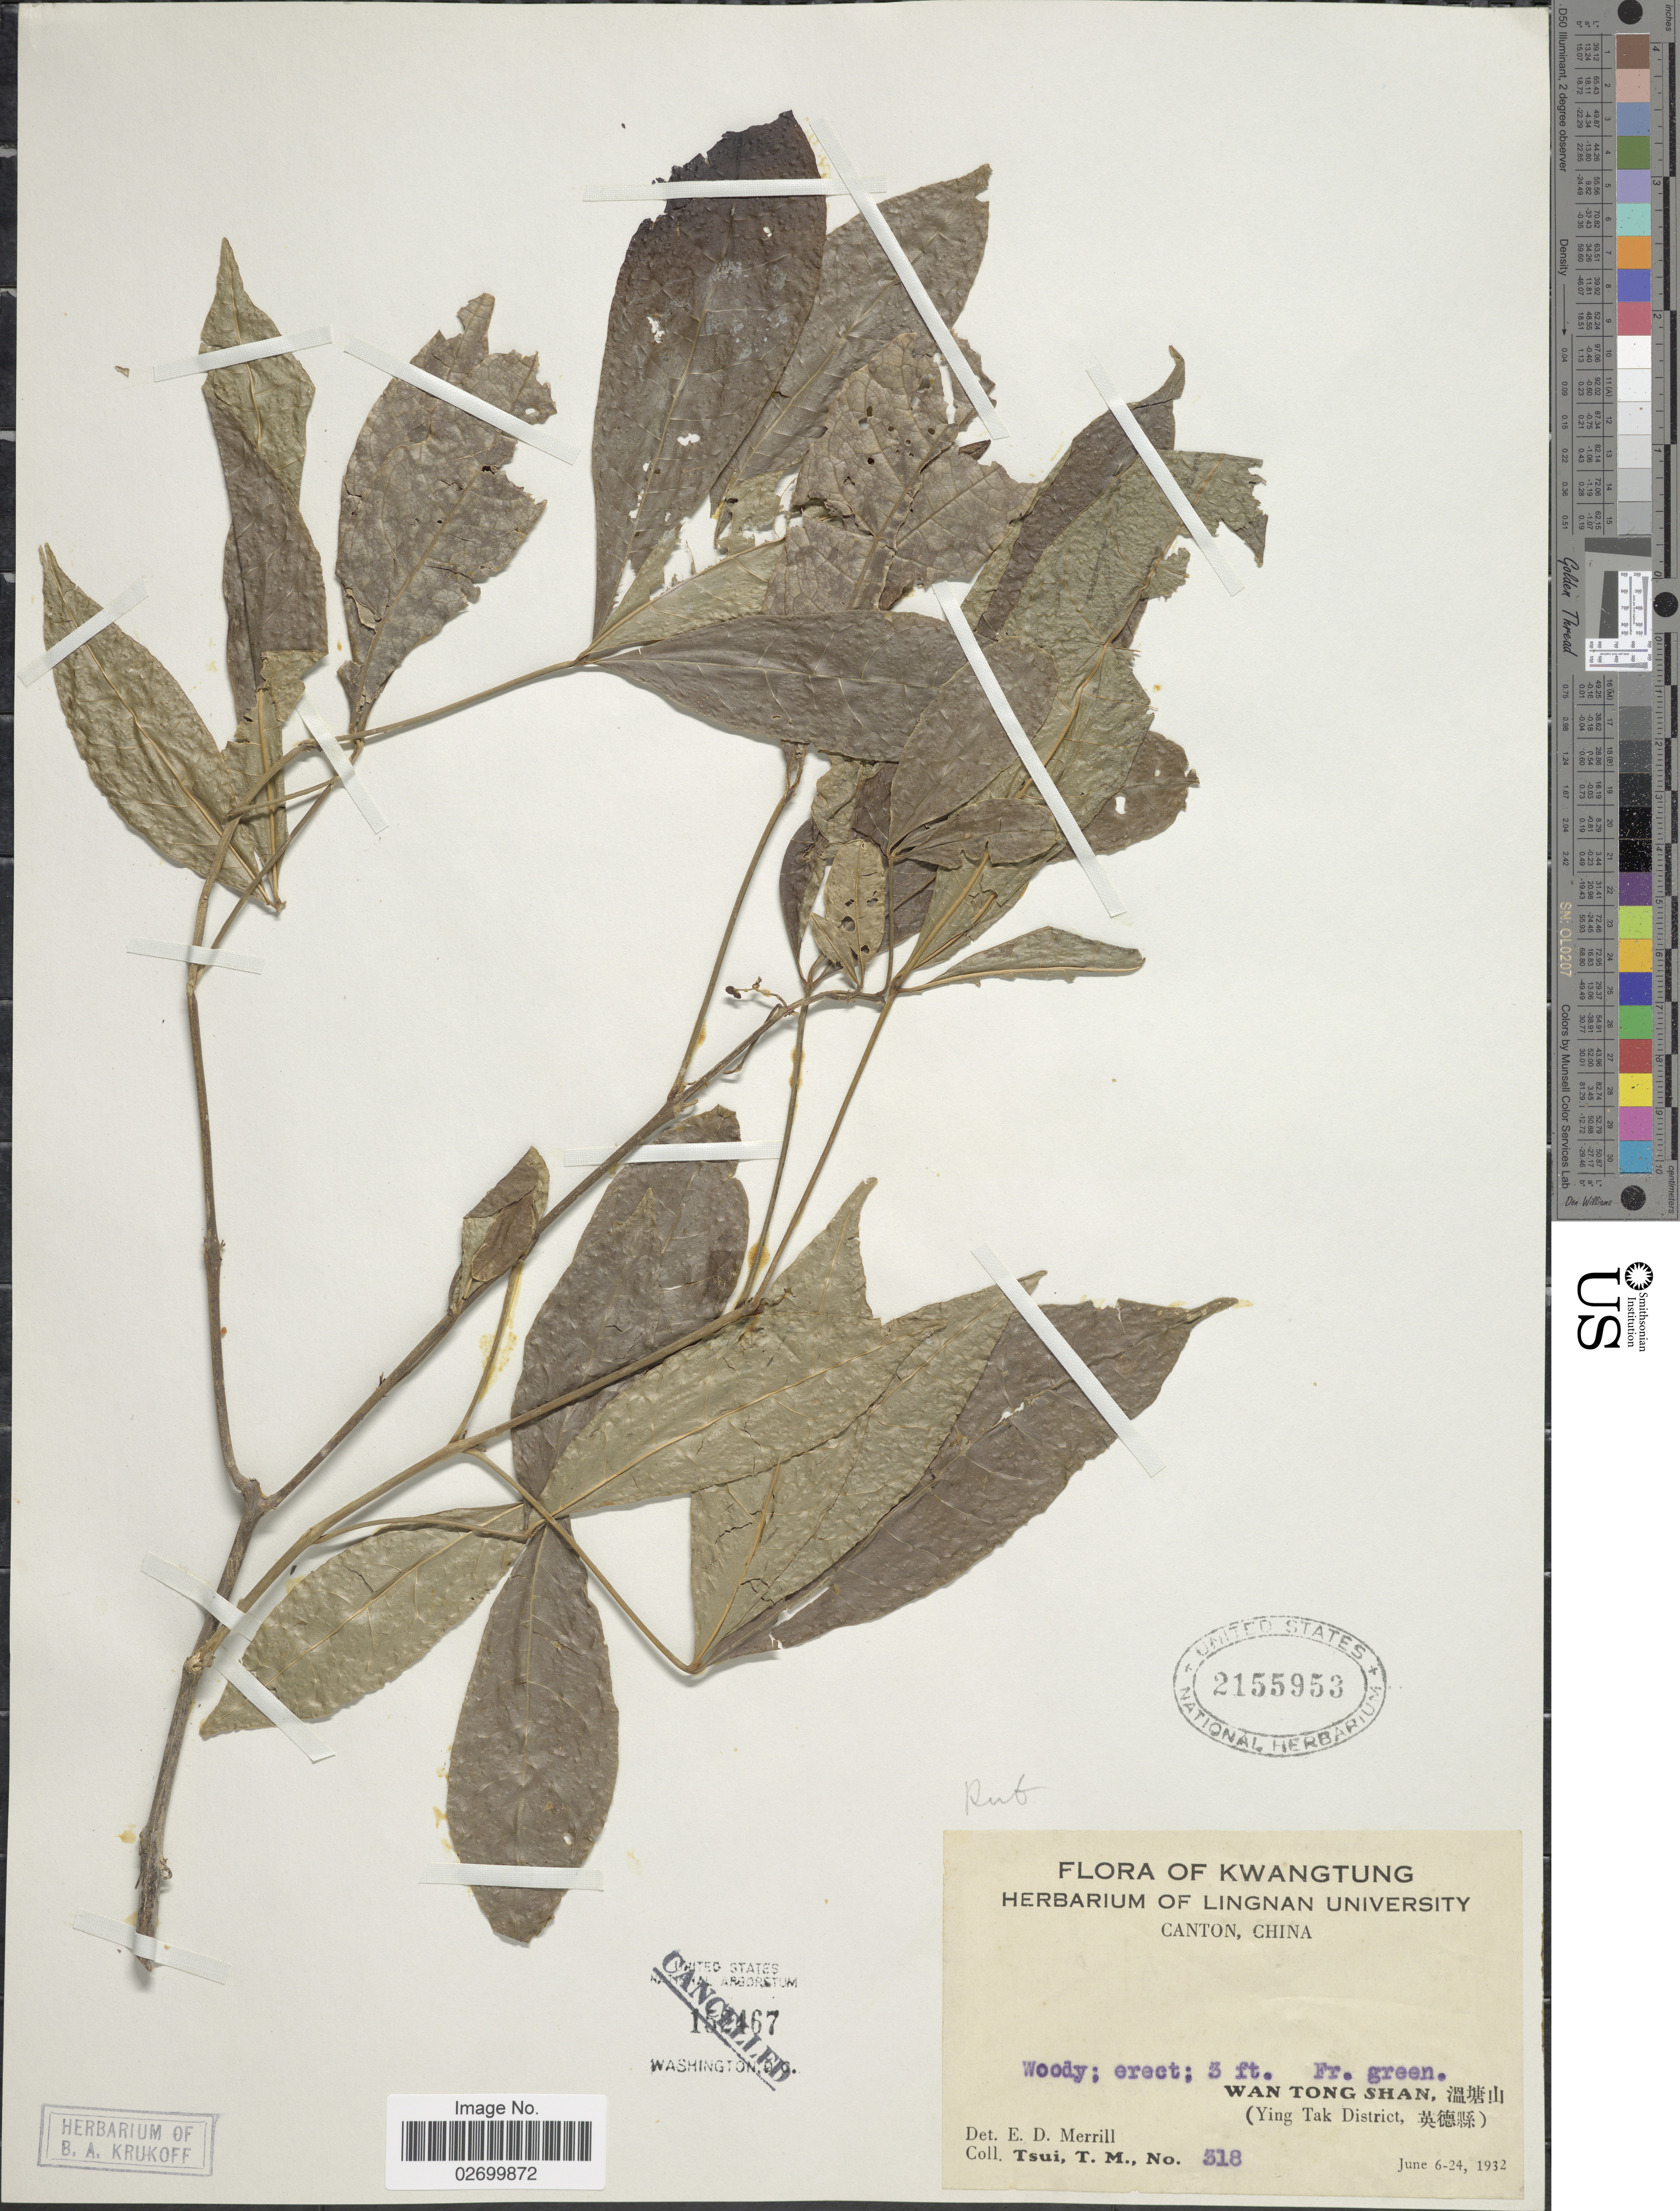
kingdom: Plantae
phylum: Tracheophyta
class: Magnoliopsida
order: Gentianales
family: Rubiaceae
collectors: T. Tsui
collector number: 318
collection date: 1932-06-06/1932-06-24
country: China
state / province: Guangdong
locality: Kwangtung, Wan Tong Shan (Ying Tak District)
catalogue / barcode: US 2155953